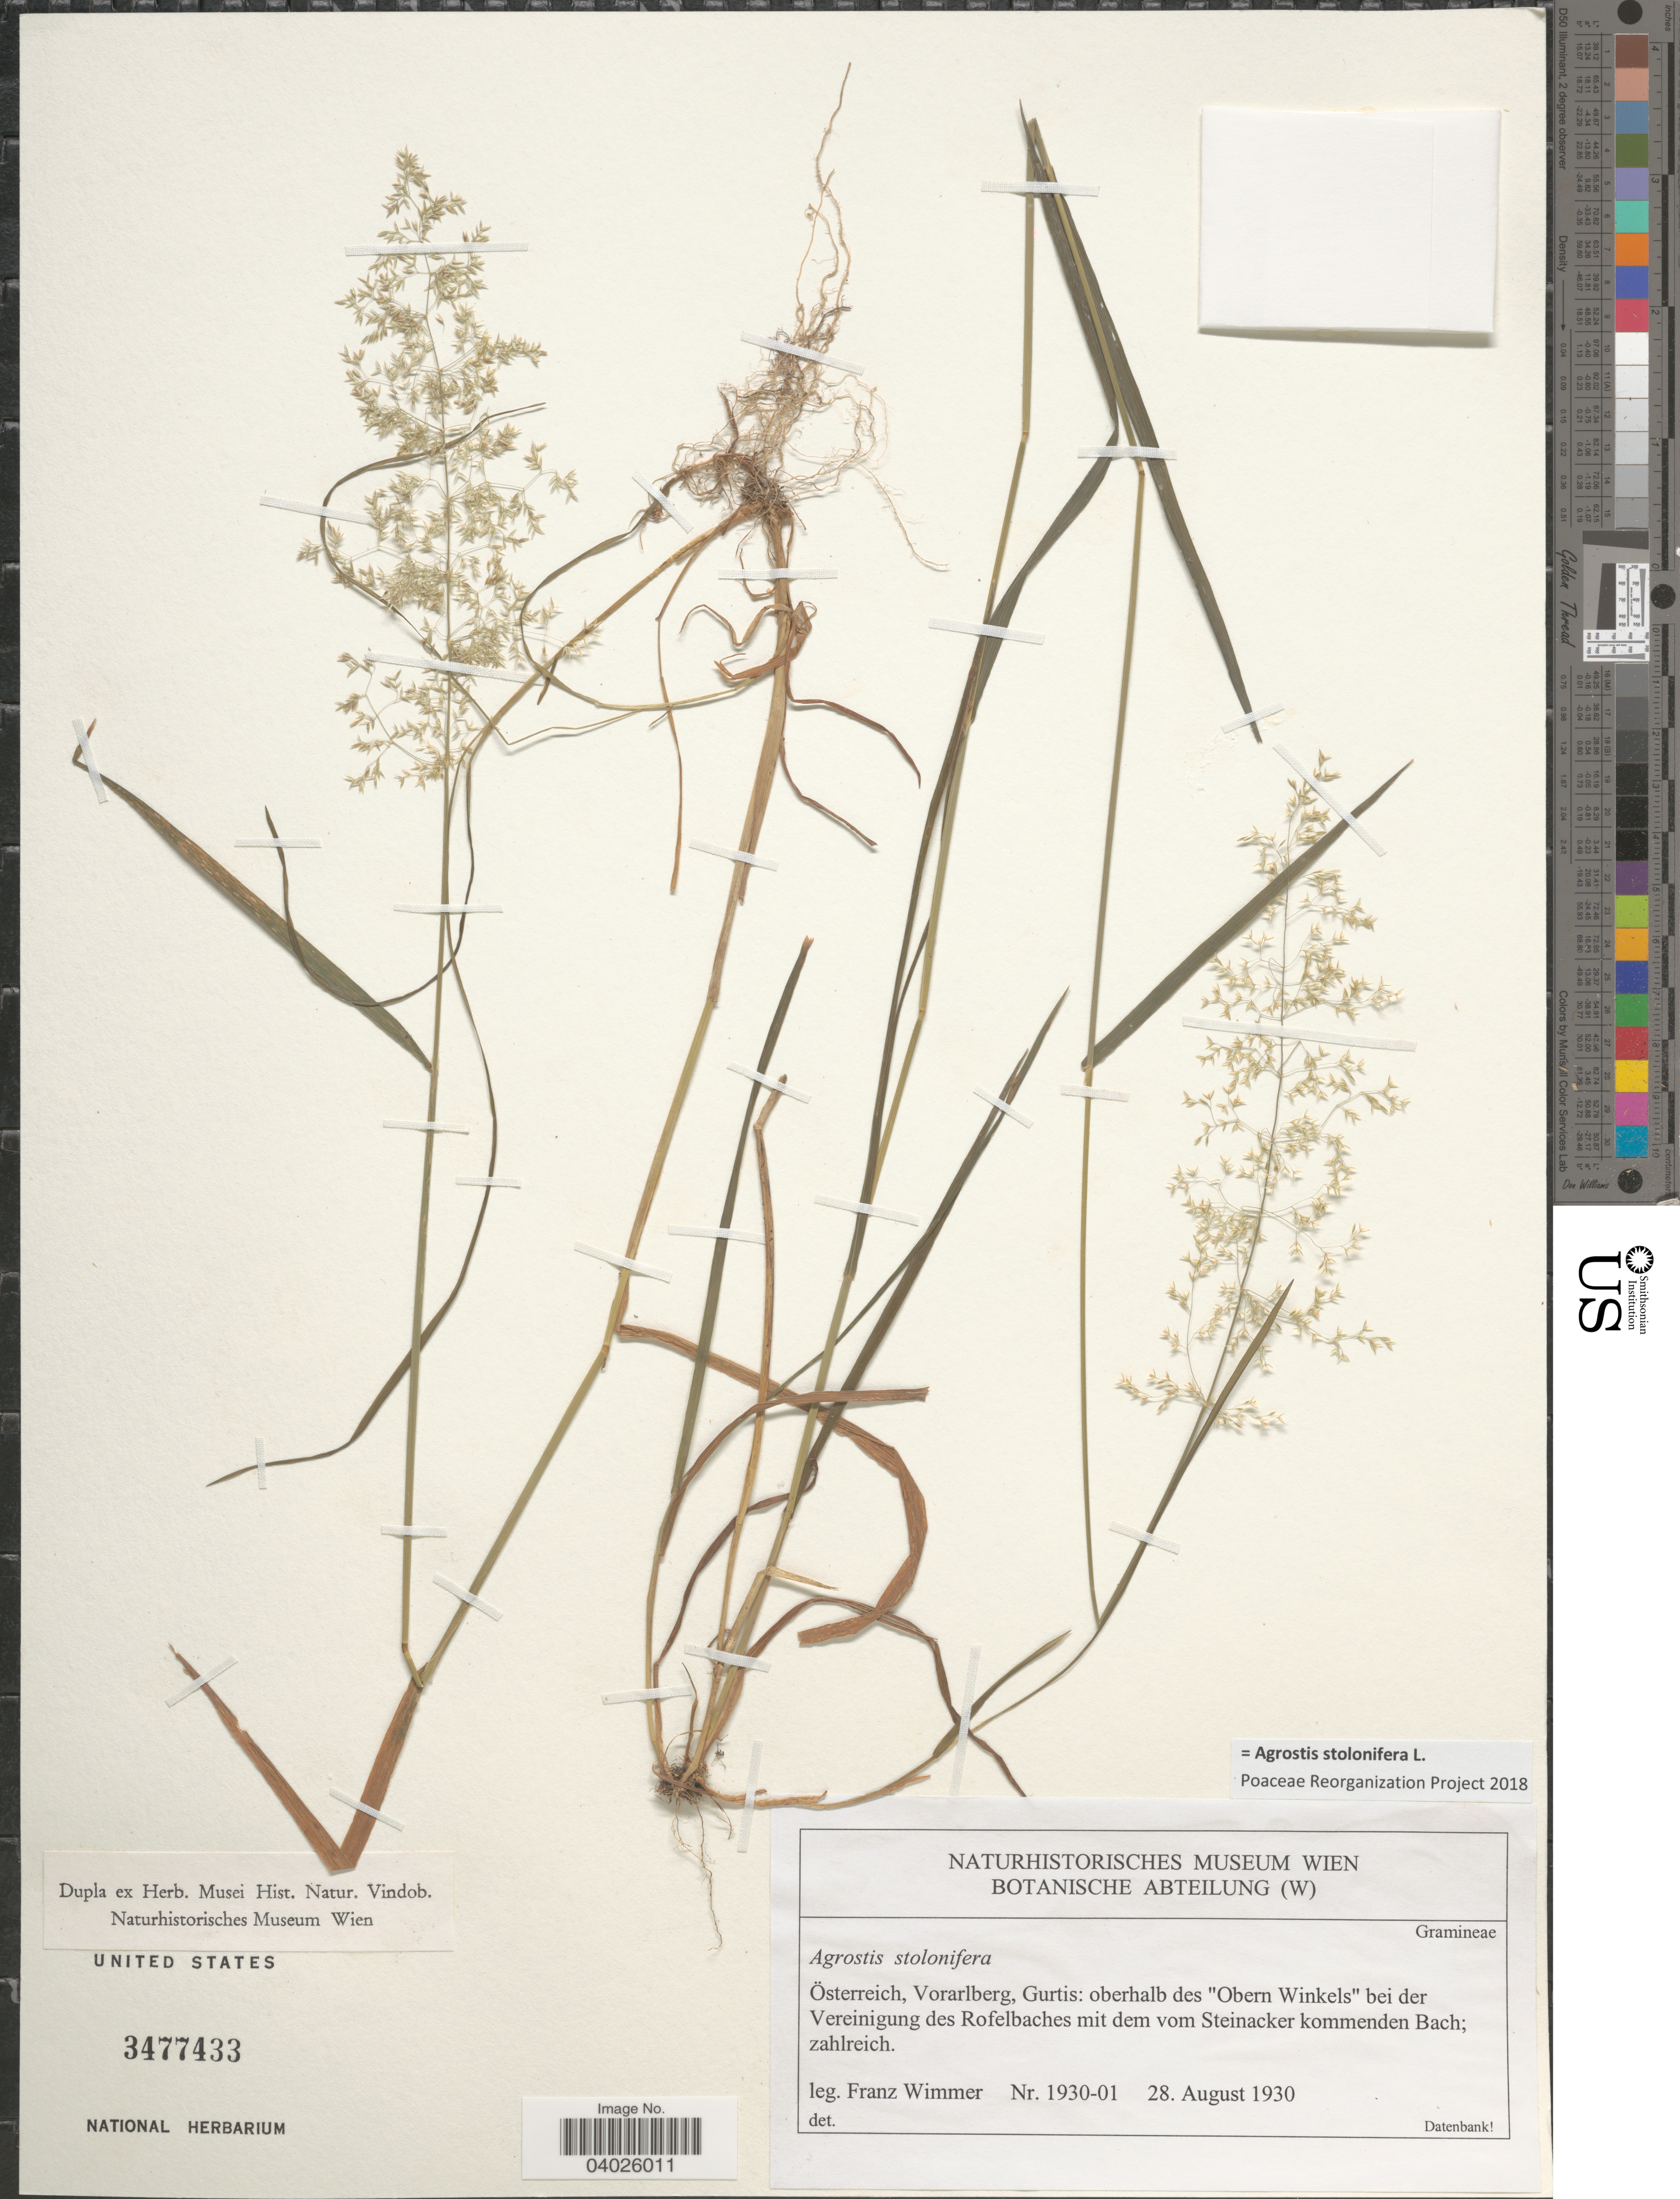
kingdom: Plantae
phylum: Tracheophyta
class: Liliopsida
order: Poales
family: Poaceae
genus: Agrostis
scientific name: Agrostis stolonifera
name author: L.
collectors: F. E. Wimmer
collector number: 1930-01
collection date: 1930-08-28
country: Austria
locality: Österreich, Vorarlberg, Gurtis: oberhalb des "Obern Winkels" bei der Vereinigung des Rofelbaches mit dem vom Steinacker kommenden Bach.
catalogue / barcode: US 3477433